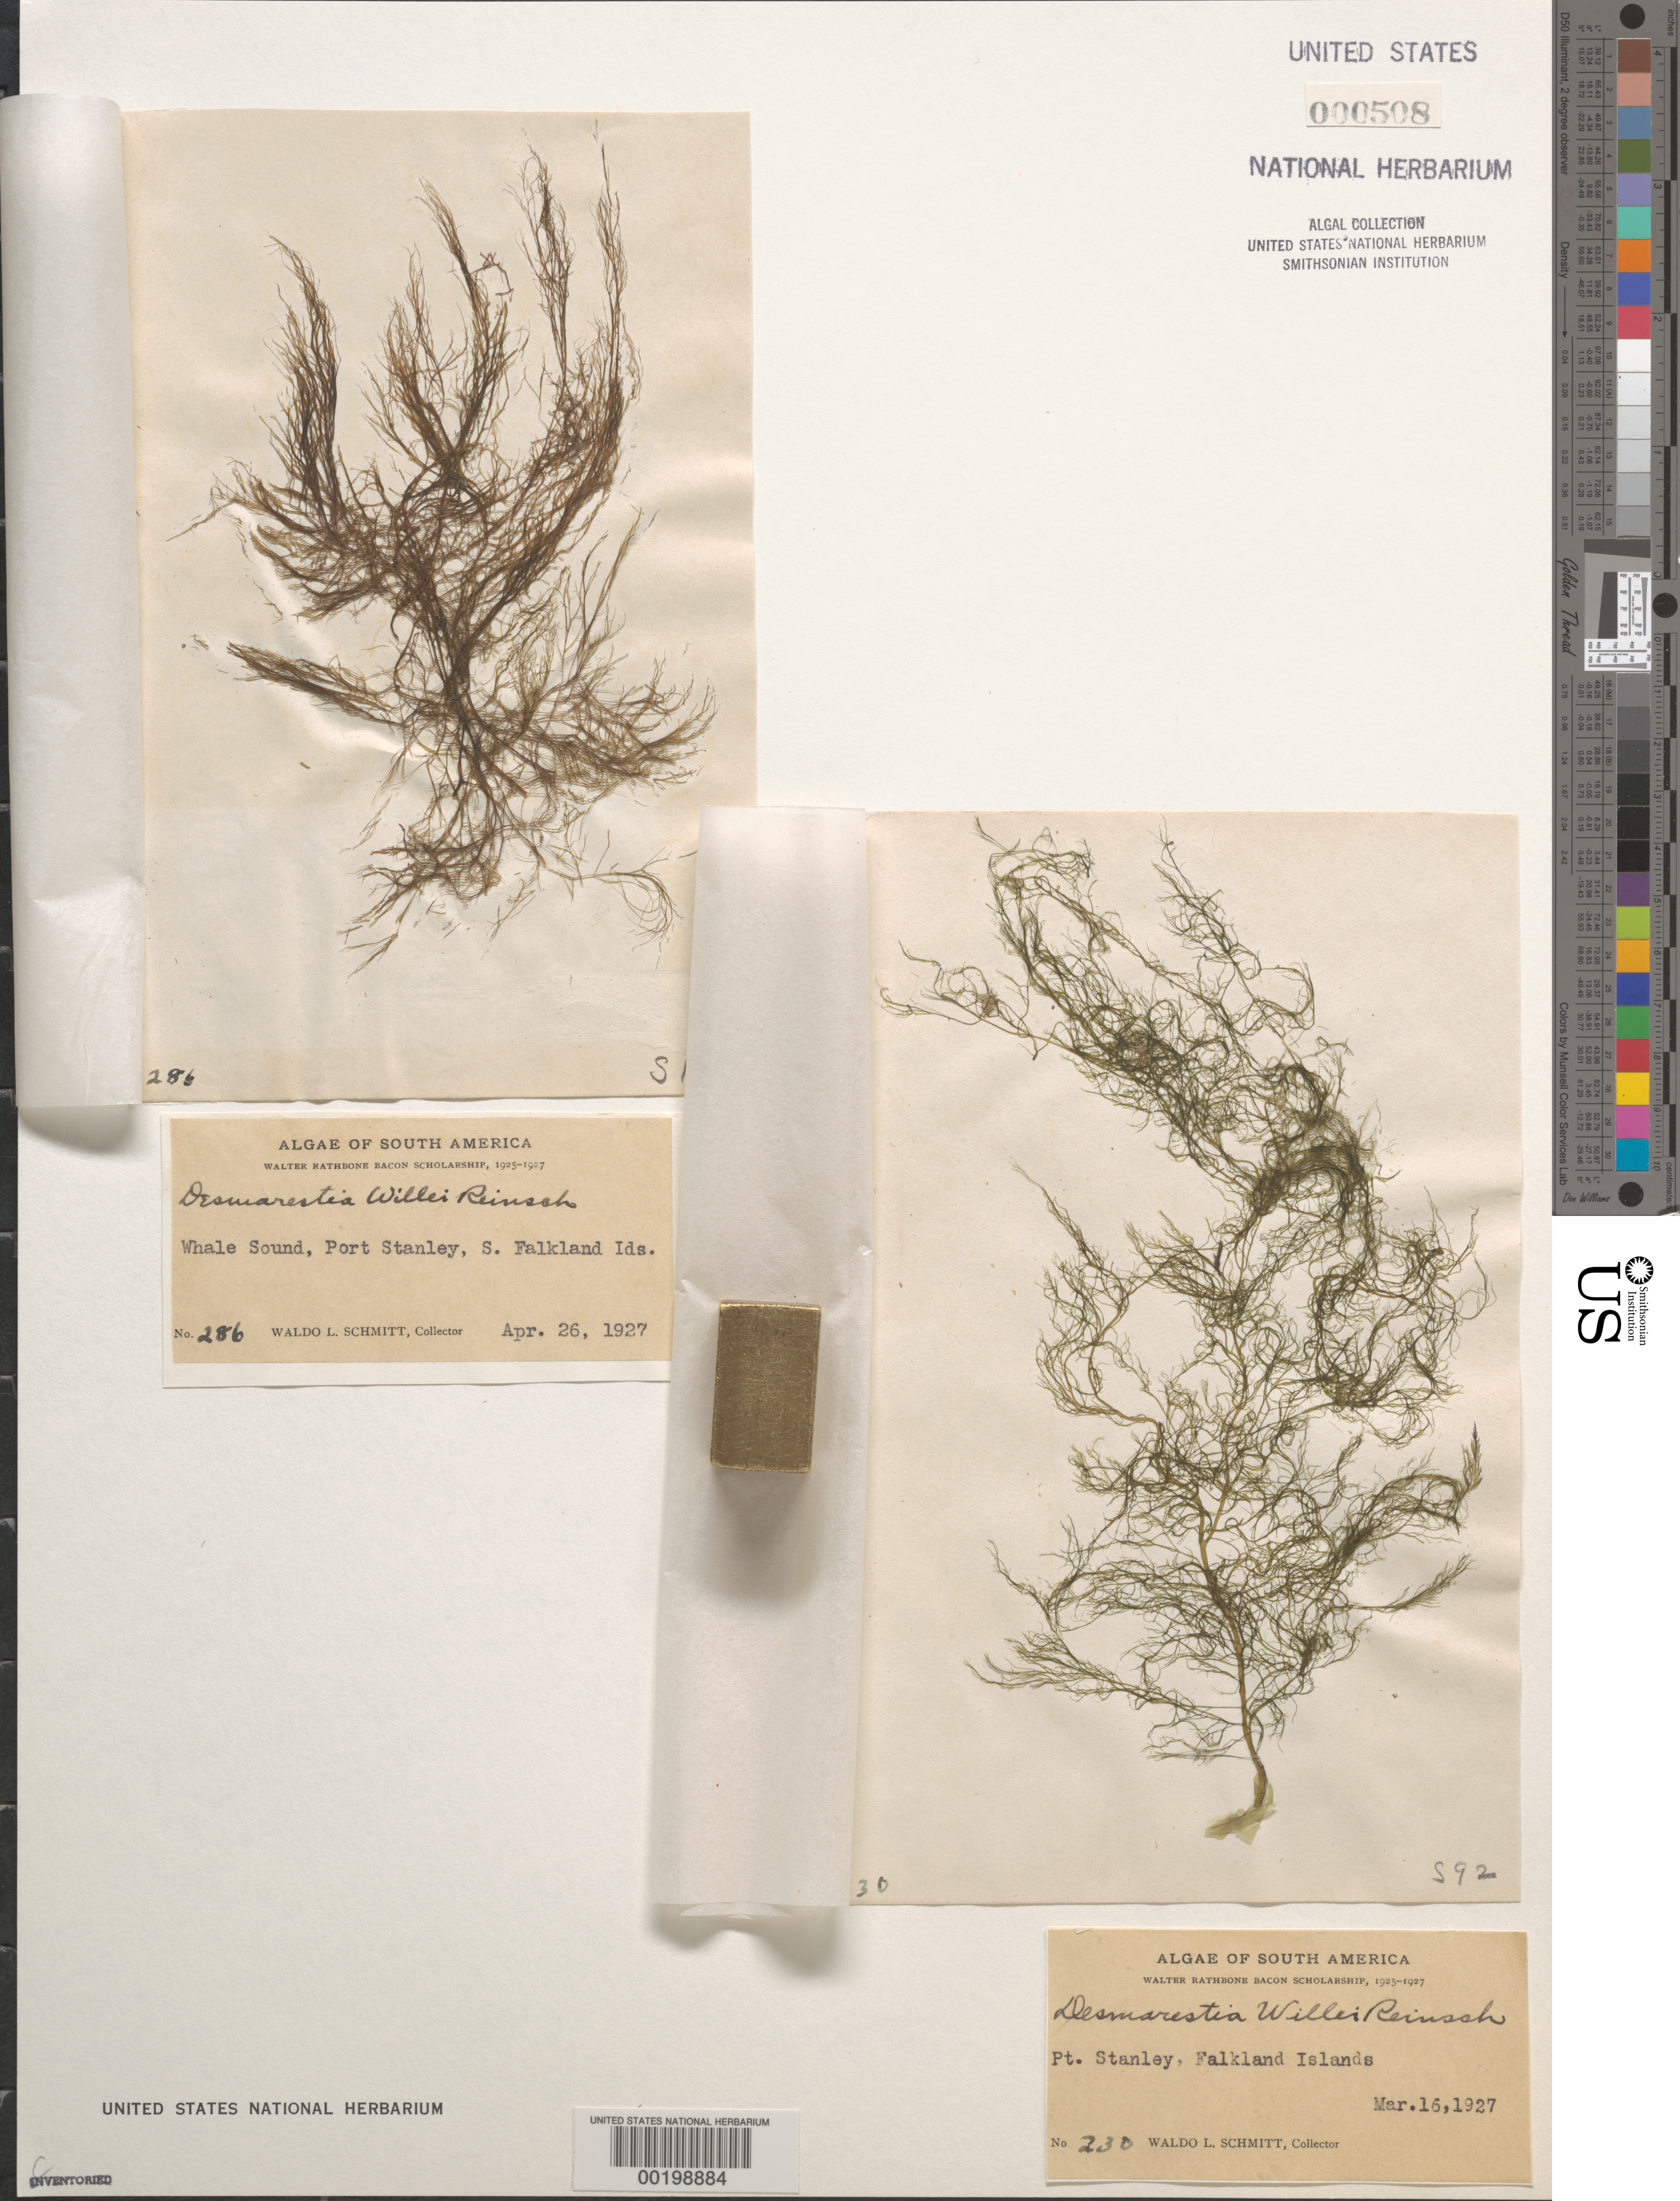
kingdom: Chromista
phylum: Ochrophyta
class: Phaeophyceae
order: Desmarestiales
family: Desmarestiaceae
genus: Desmarestia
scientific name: Desmarestia willei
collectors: W. L. Schmitt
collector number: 230 & 286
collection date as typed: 16 Mar 1927 and 26 Apr 1927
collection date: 1927-03-16,1927-04-26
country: Falkland Islands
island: East Falkland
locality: Port Stanley, Whale Sound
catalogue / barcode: US 508